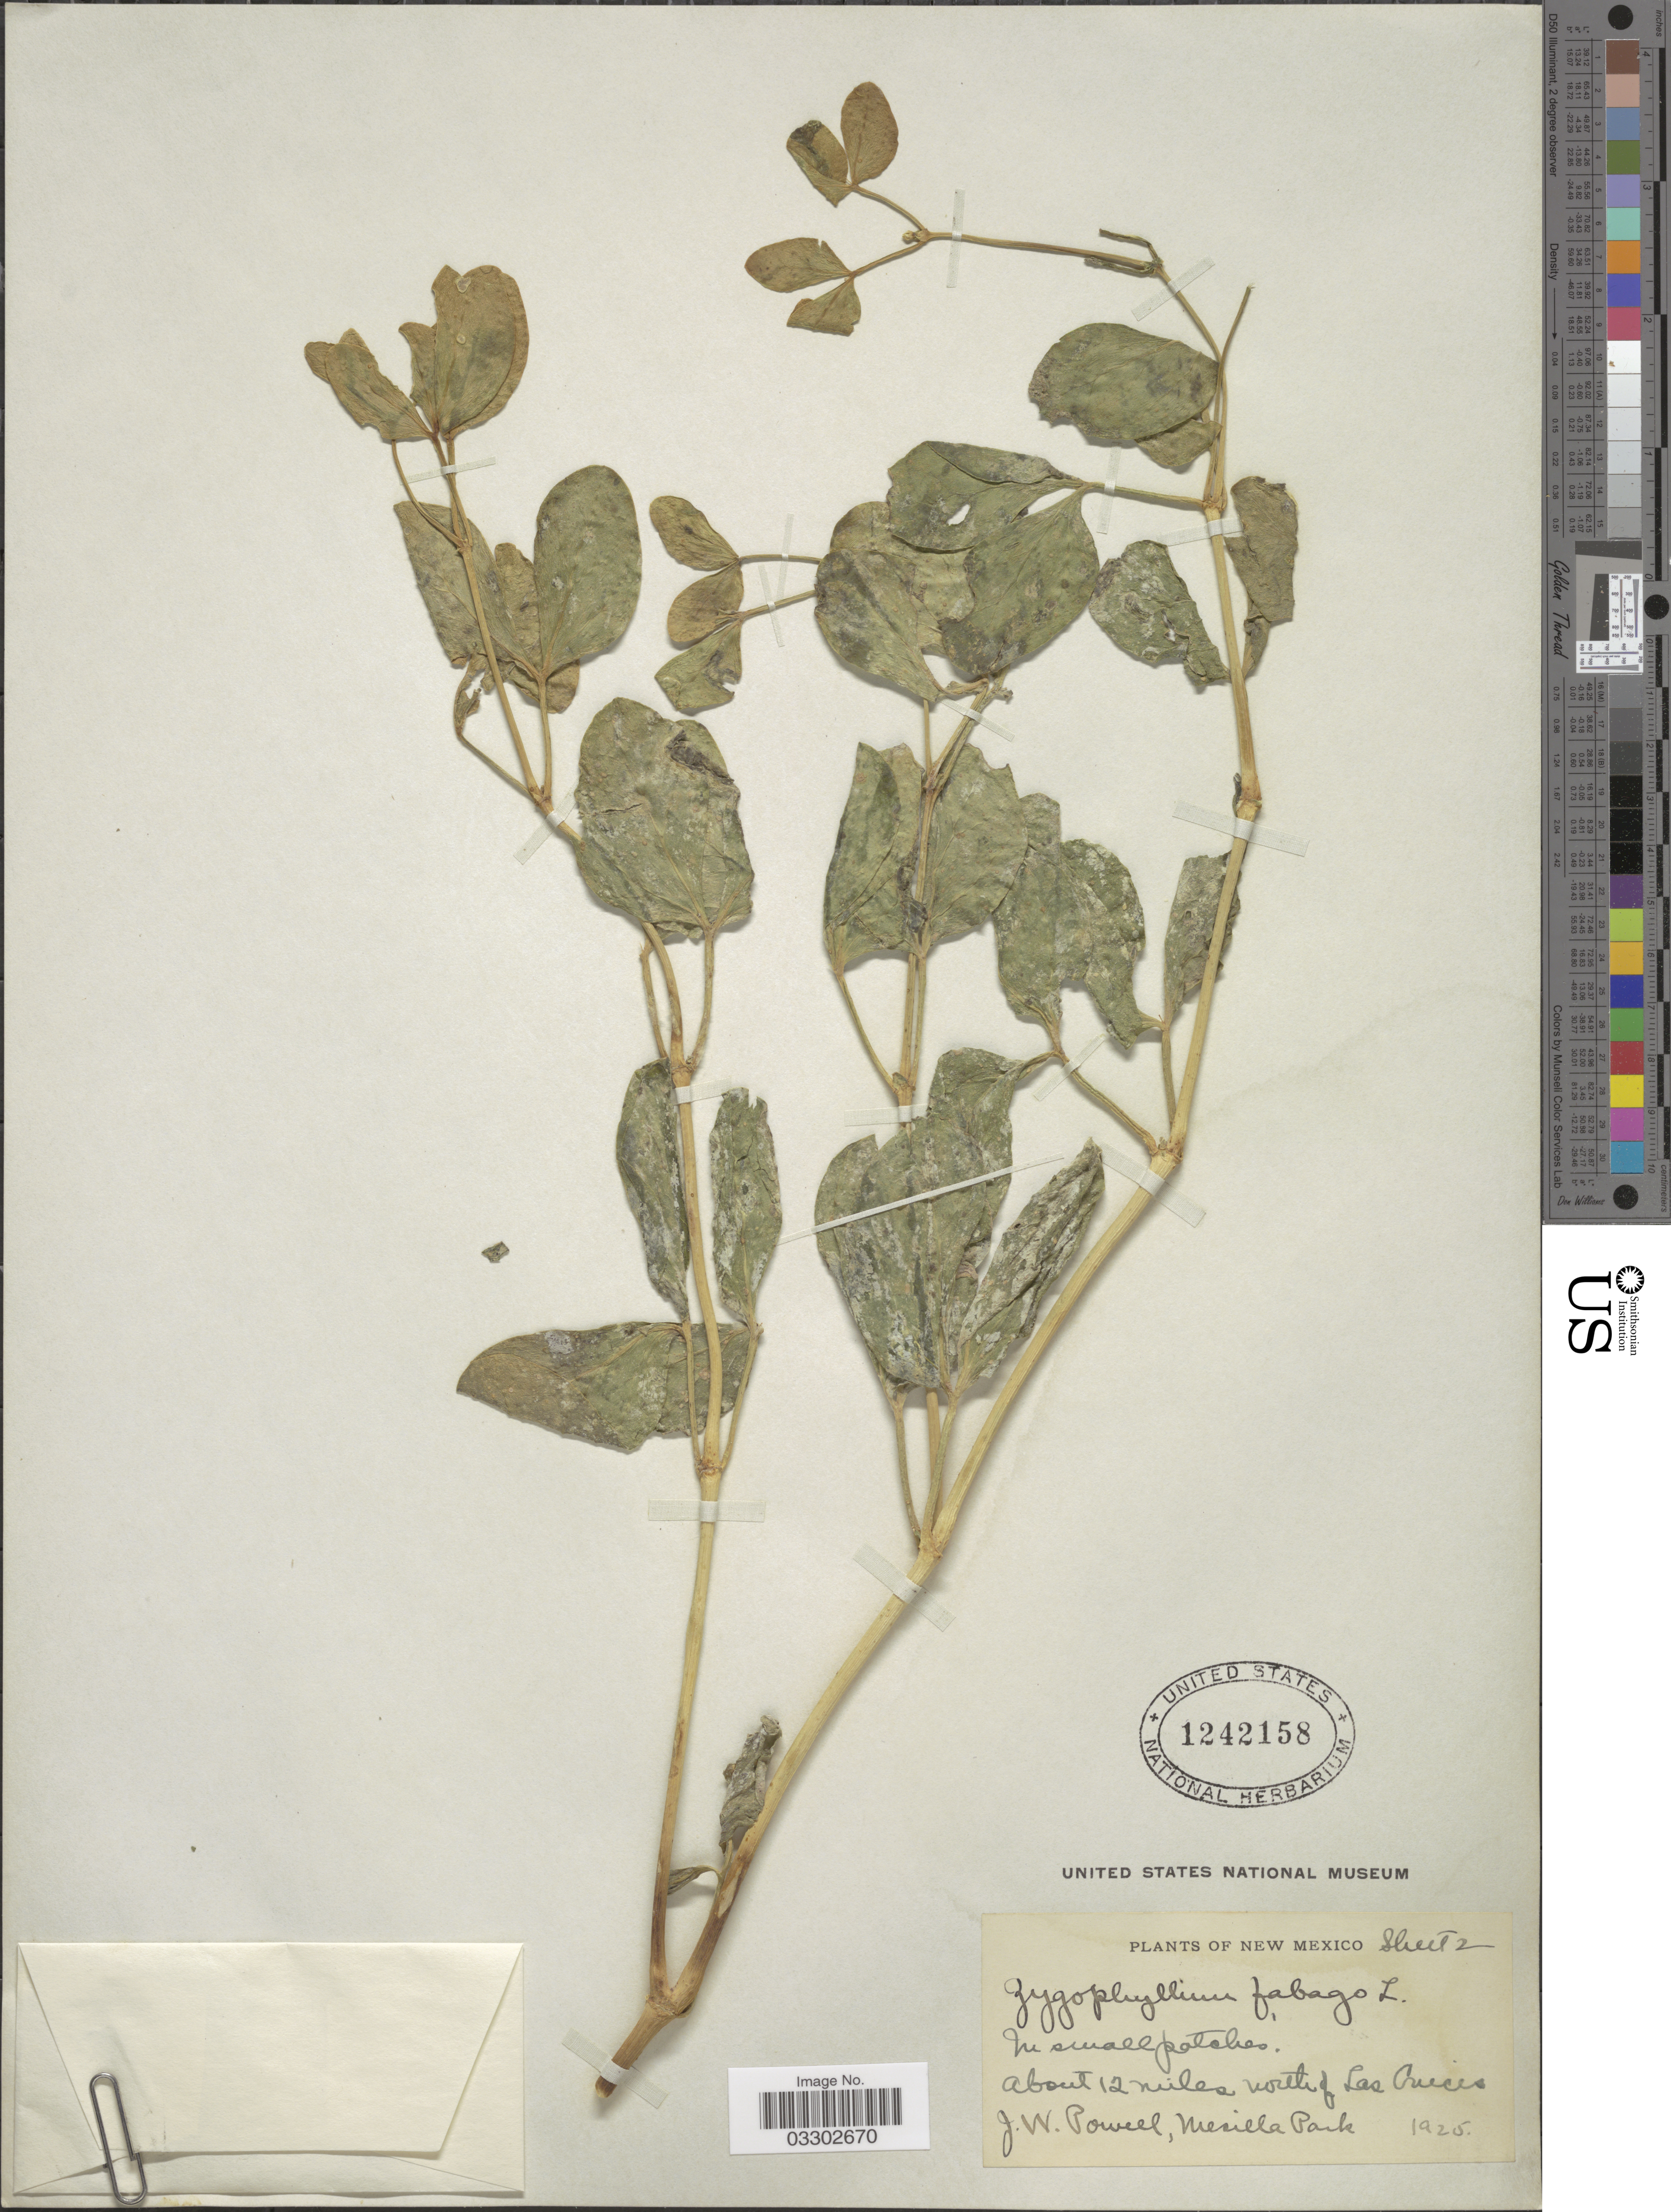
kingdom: Plantae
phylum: Tracheophyta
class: Magnoliopsida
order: Zygophyllales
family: Zygophyllaceae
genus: Zygophyllum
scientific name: Zygophyllum fabago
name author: L.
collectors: J. W. Powell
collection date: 1925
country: United States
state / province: New Mexico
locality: About 12 miles north of Las Cruces, Mesilla Park.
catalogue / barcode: US 1242158